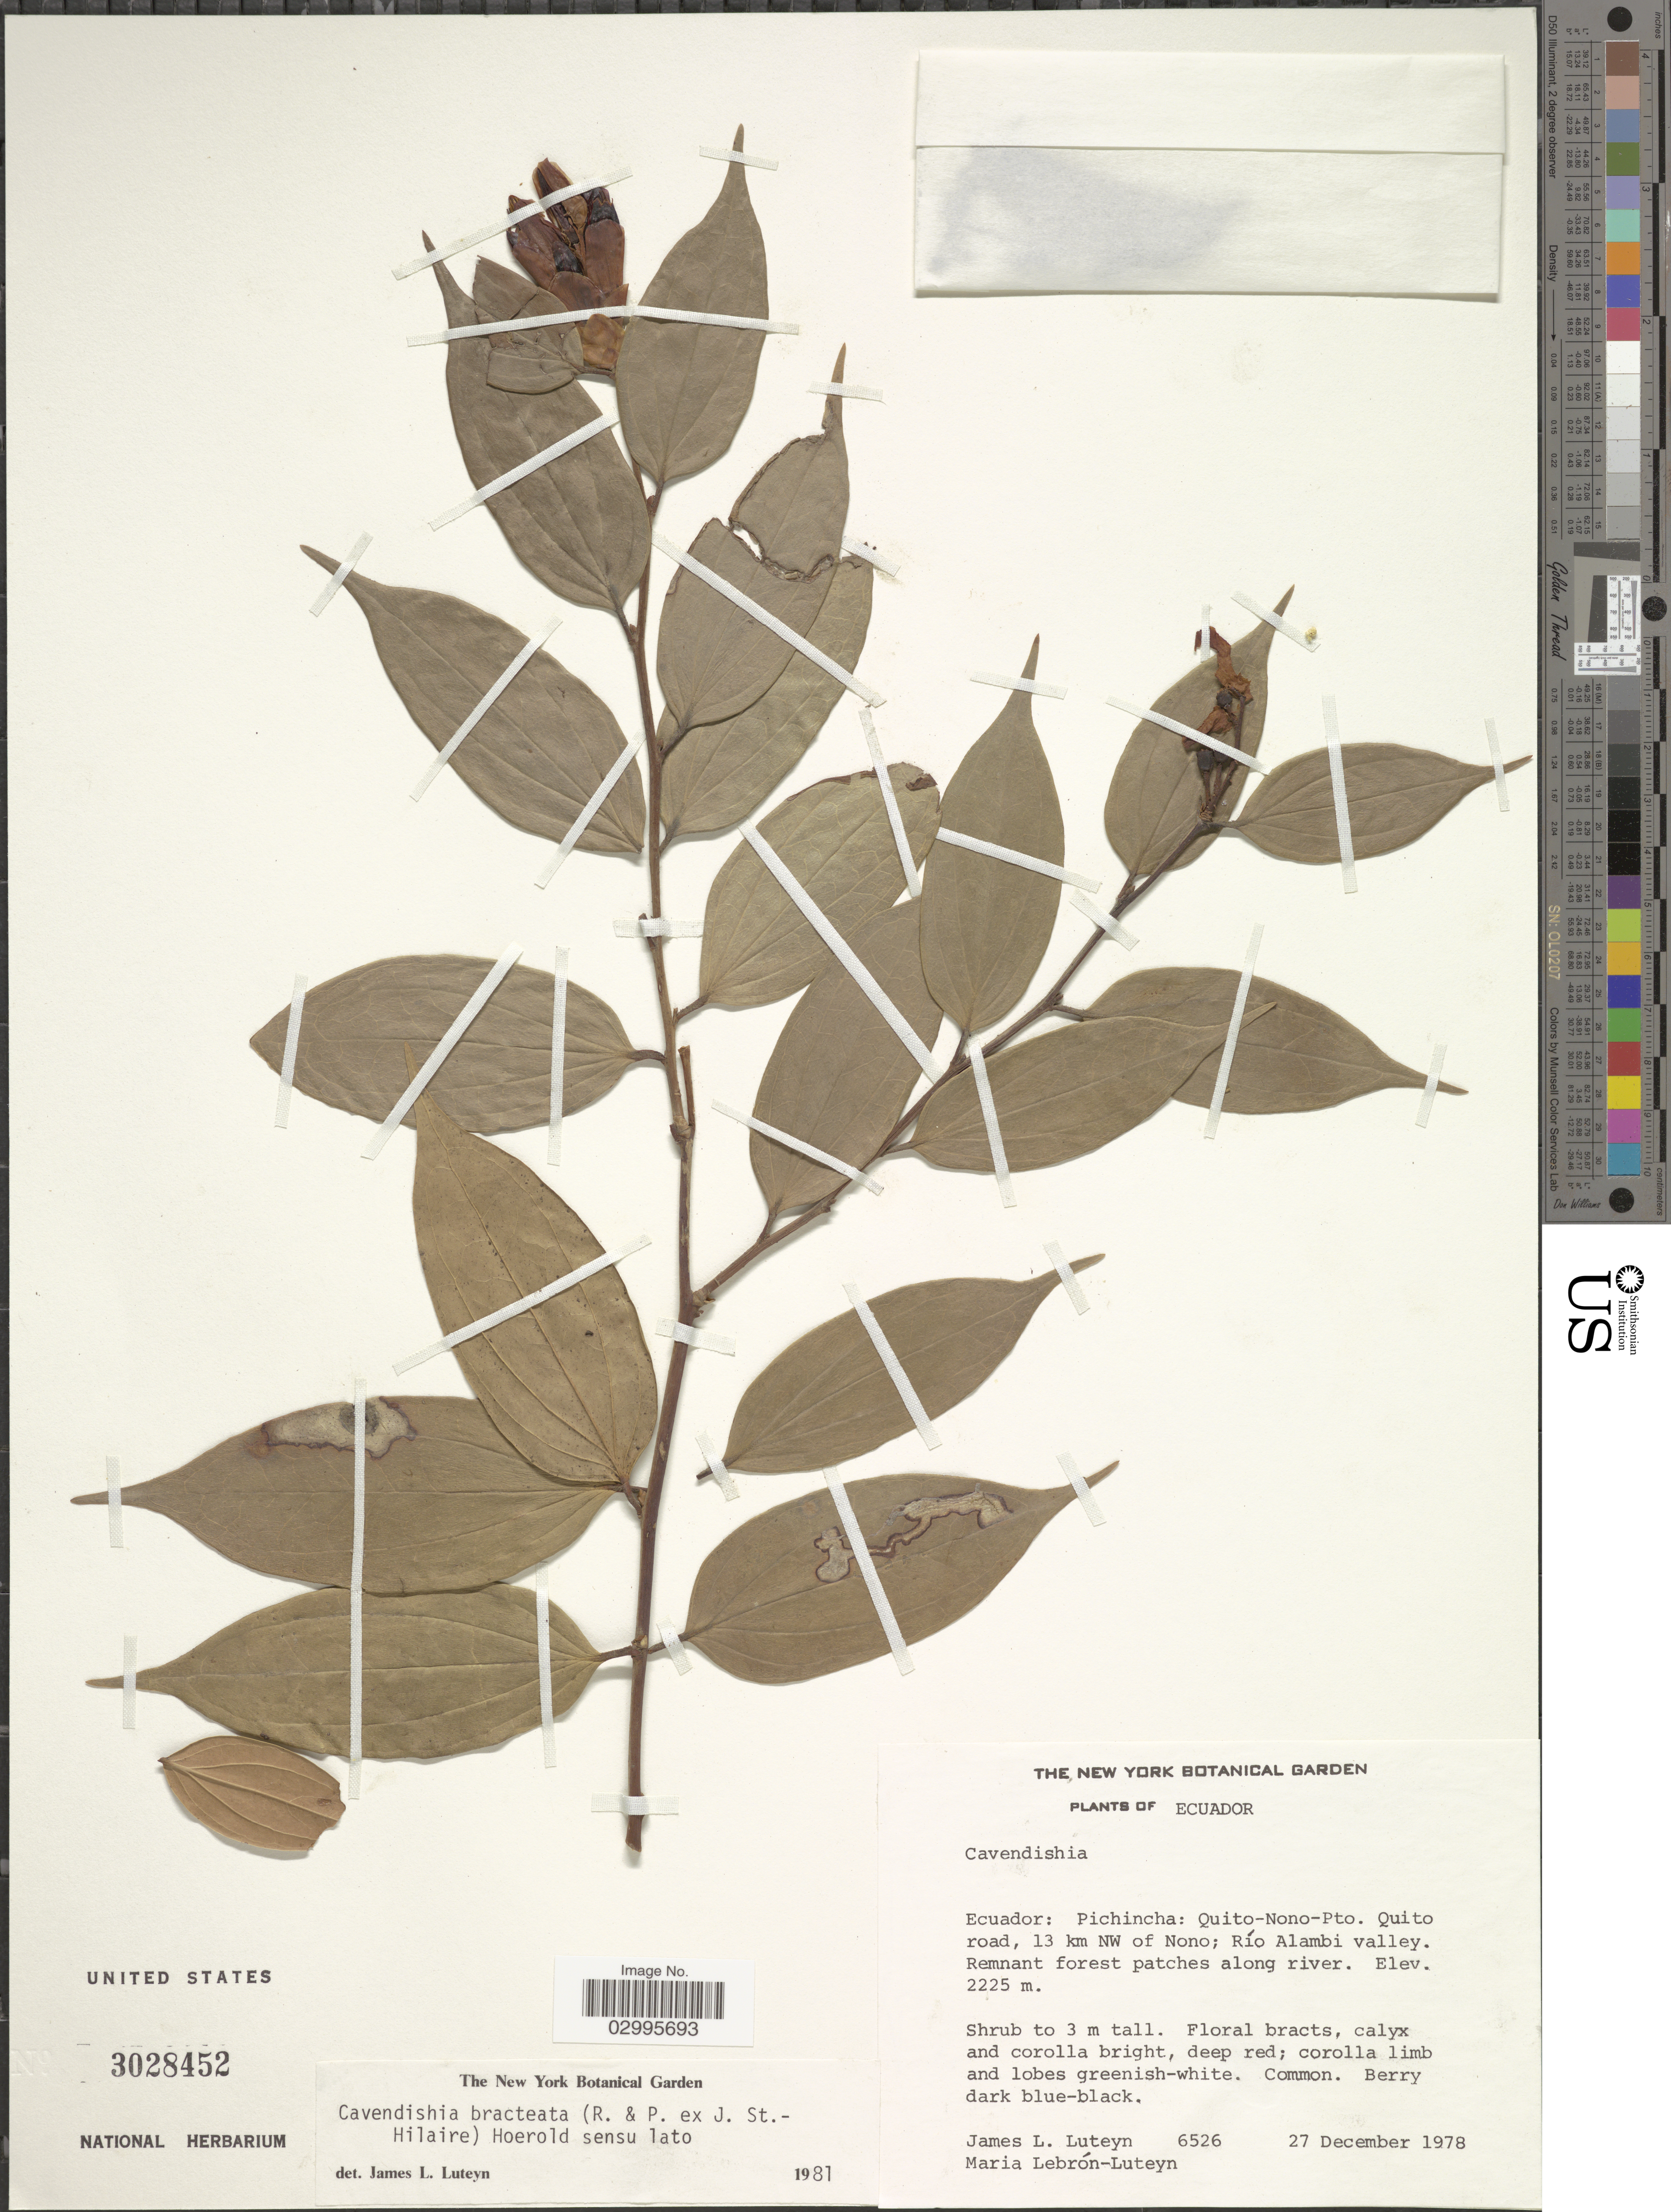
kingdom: Plantae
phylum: Tracheophyta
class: Magnoliopsida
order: Ericales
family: Ericaceae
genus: Cavendishia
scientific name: Cavendishia bracteata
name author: (Ruiz & Pav. ex J. St.-Hil.) Hoerold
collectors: J. Luteyn & M. L. Lebrón-Luteyn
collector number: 6526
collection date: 1978-12-27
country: Ecuador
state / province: Pichincha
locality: Quito-Nono-Pto. Quito road, 13 km NW of Nono; Río Alambi valley. Remnant forest patches along river.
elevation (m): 2225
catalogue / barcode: US 3028452